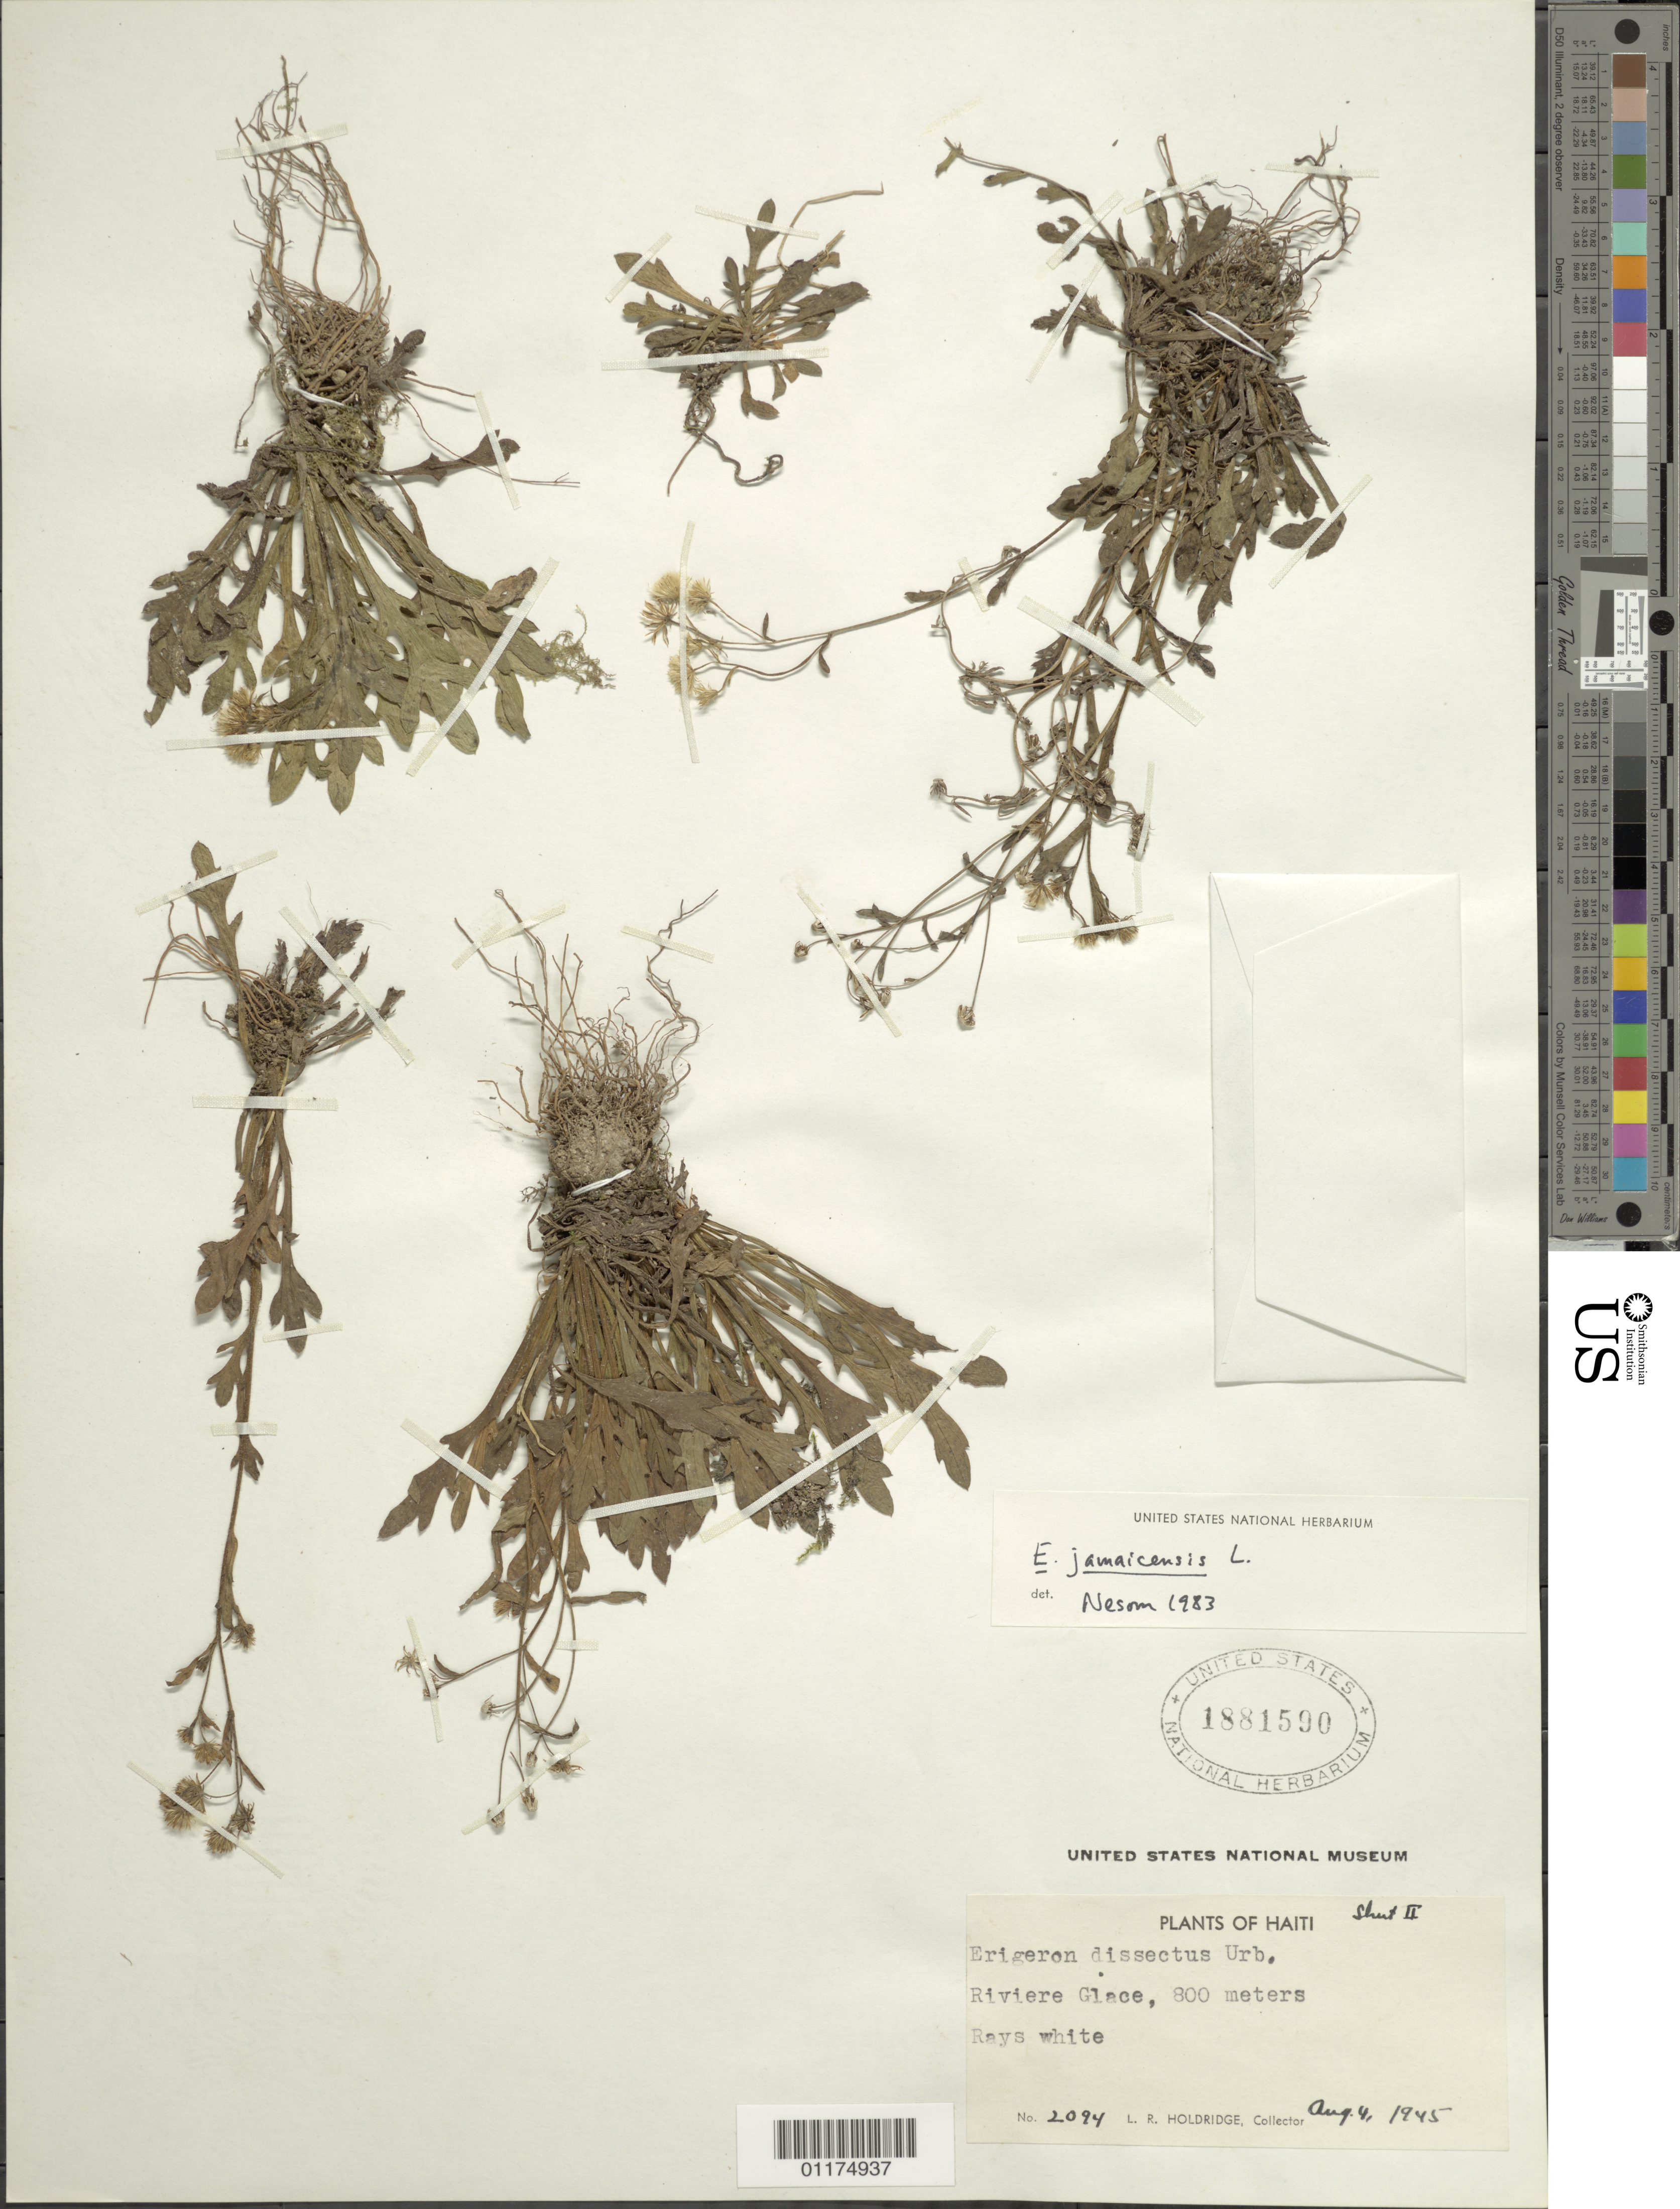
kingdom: Plantae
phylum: Tracheophyta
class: Magnoliopsida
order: Asterales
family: Asteraceae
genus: Erigeron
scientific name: Erigeron jamaicensis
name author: L.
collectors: L. Holdridge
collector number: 2094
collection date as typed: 04 Aug 1945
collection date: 1945-08-04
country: Haiti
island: Hispaniola I.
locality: Riviere Glace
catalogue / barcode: US 1881590